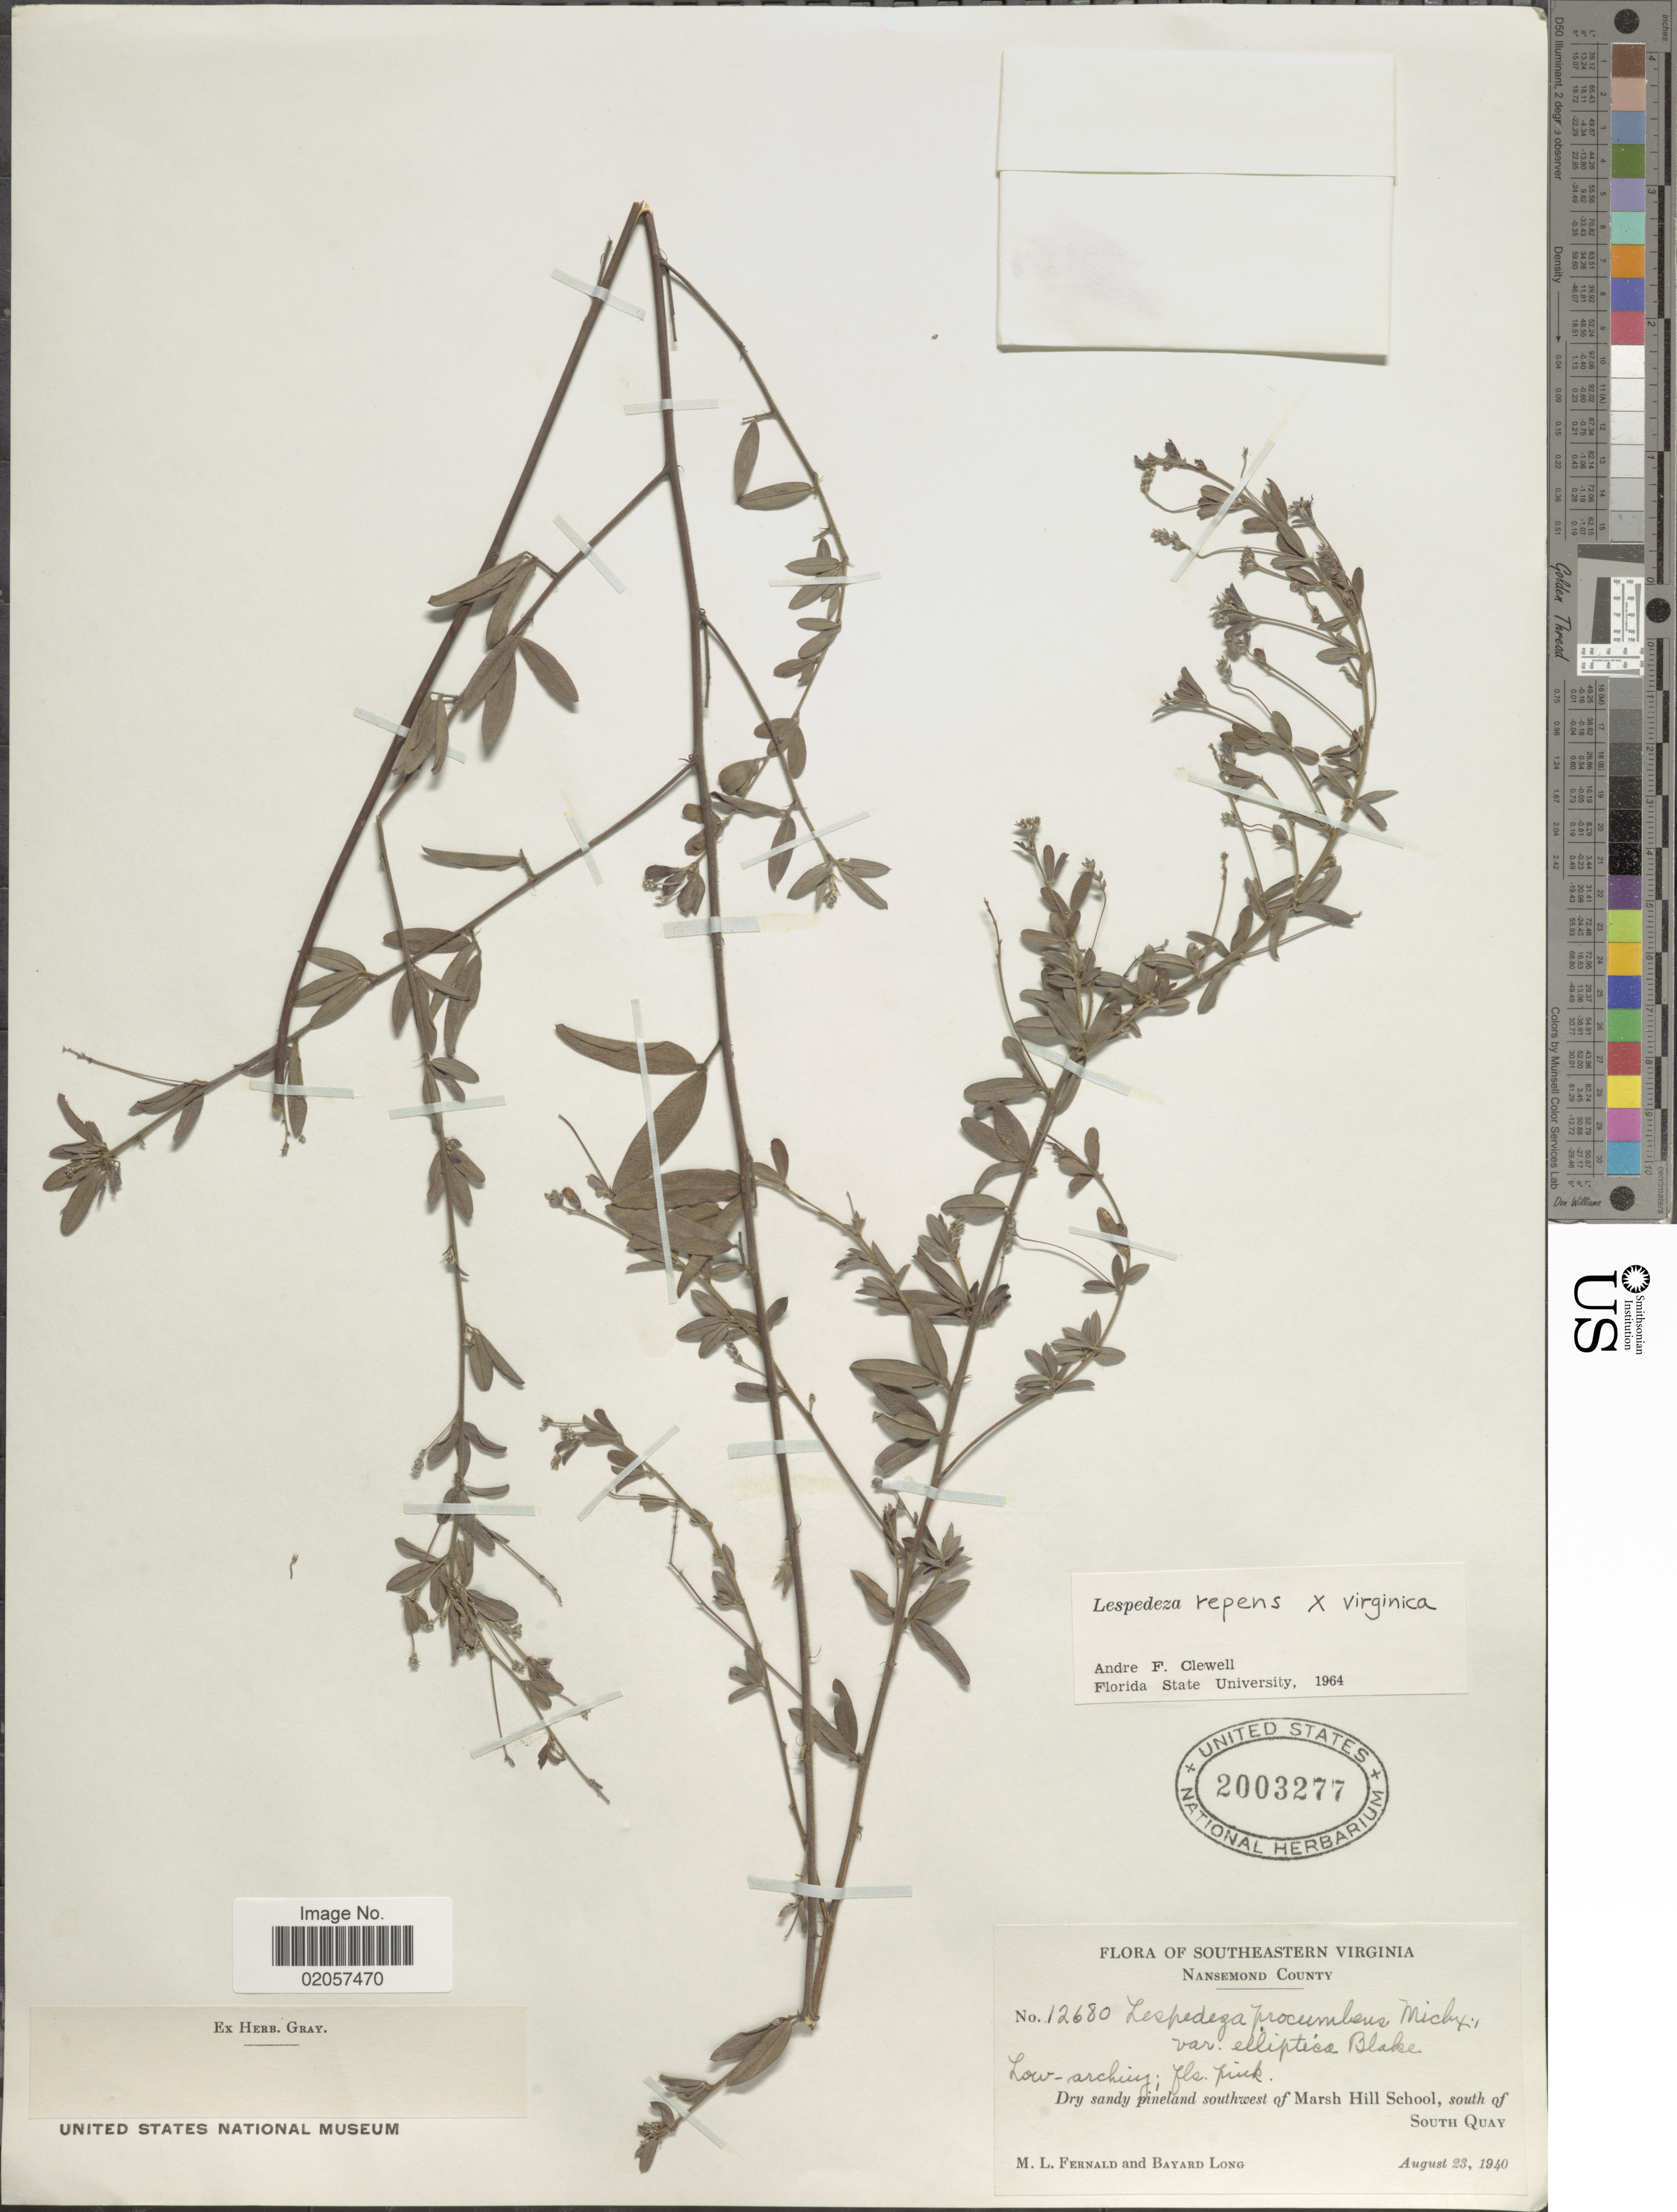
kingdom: Plantae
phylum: Tracheophyta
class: Magnoliopsida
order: Fabales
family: Fabaceae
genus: Lespedeza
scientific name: Lespedeza repens x L. virginica (L.) Britton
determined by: Clewell, Andre Francis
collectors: M. L. Fernald & B. Long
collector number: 12680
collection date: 1940-08-23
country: United States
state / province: Virginia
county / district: City of Suffolk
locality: Southeastern Virginia. nansemond County. Dry sandy pineland southwest of Marsh Hill School, south of South Quay.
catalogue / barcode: US 2003277